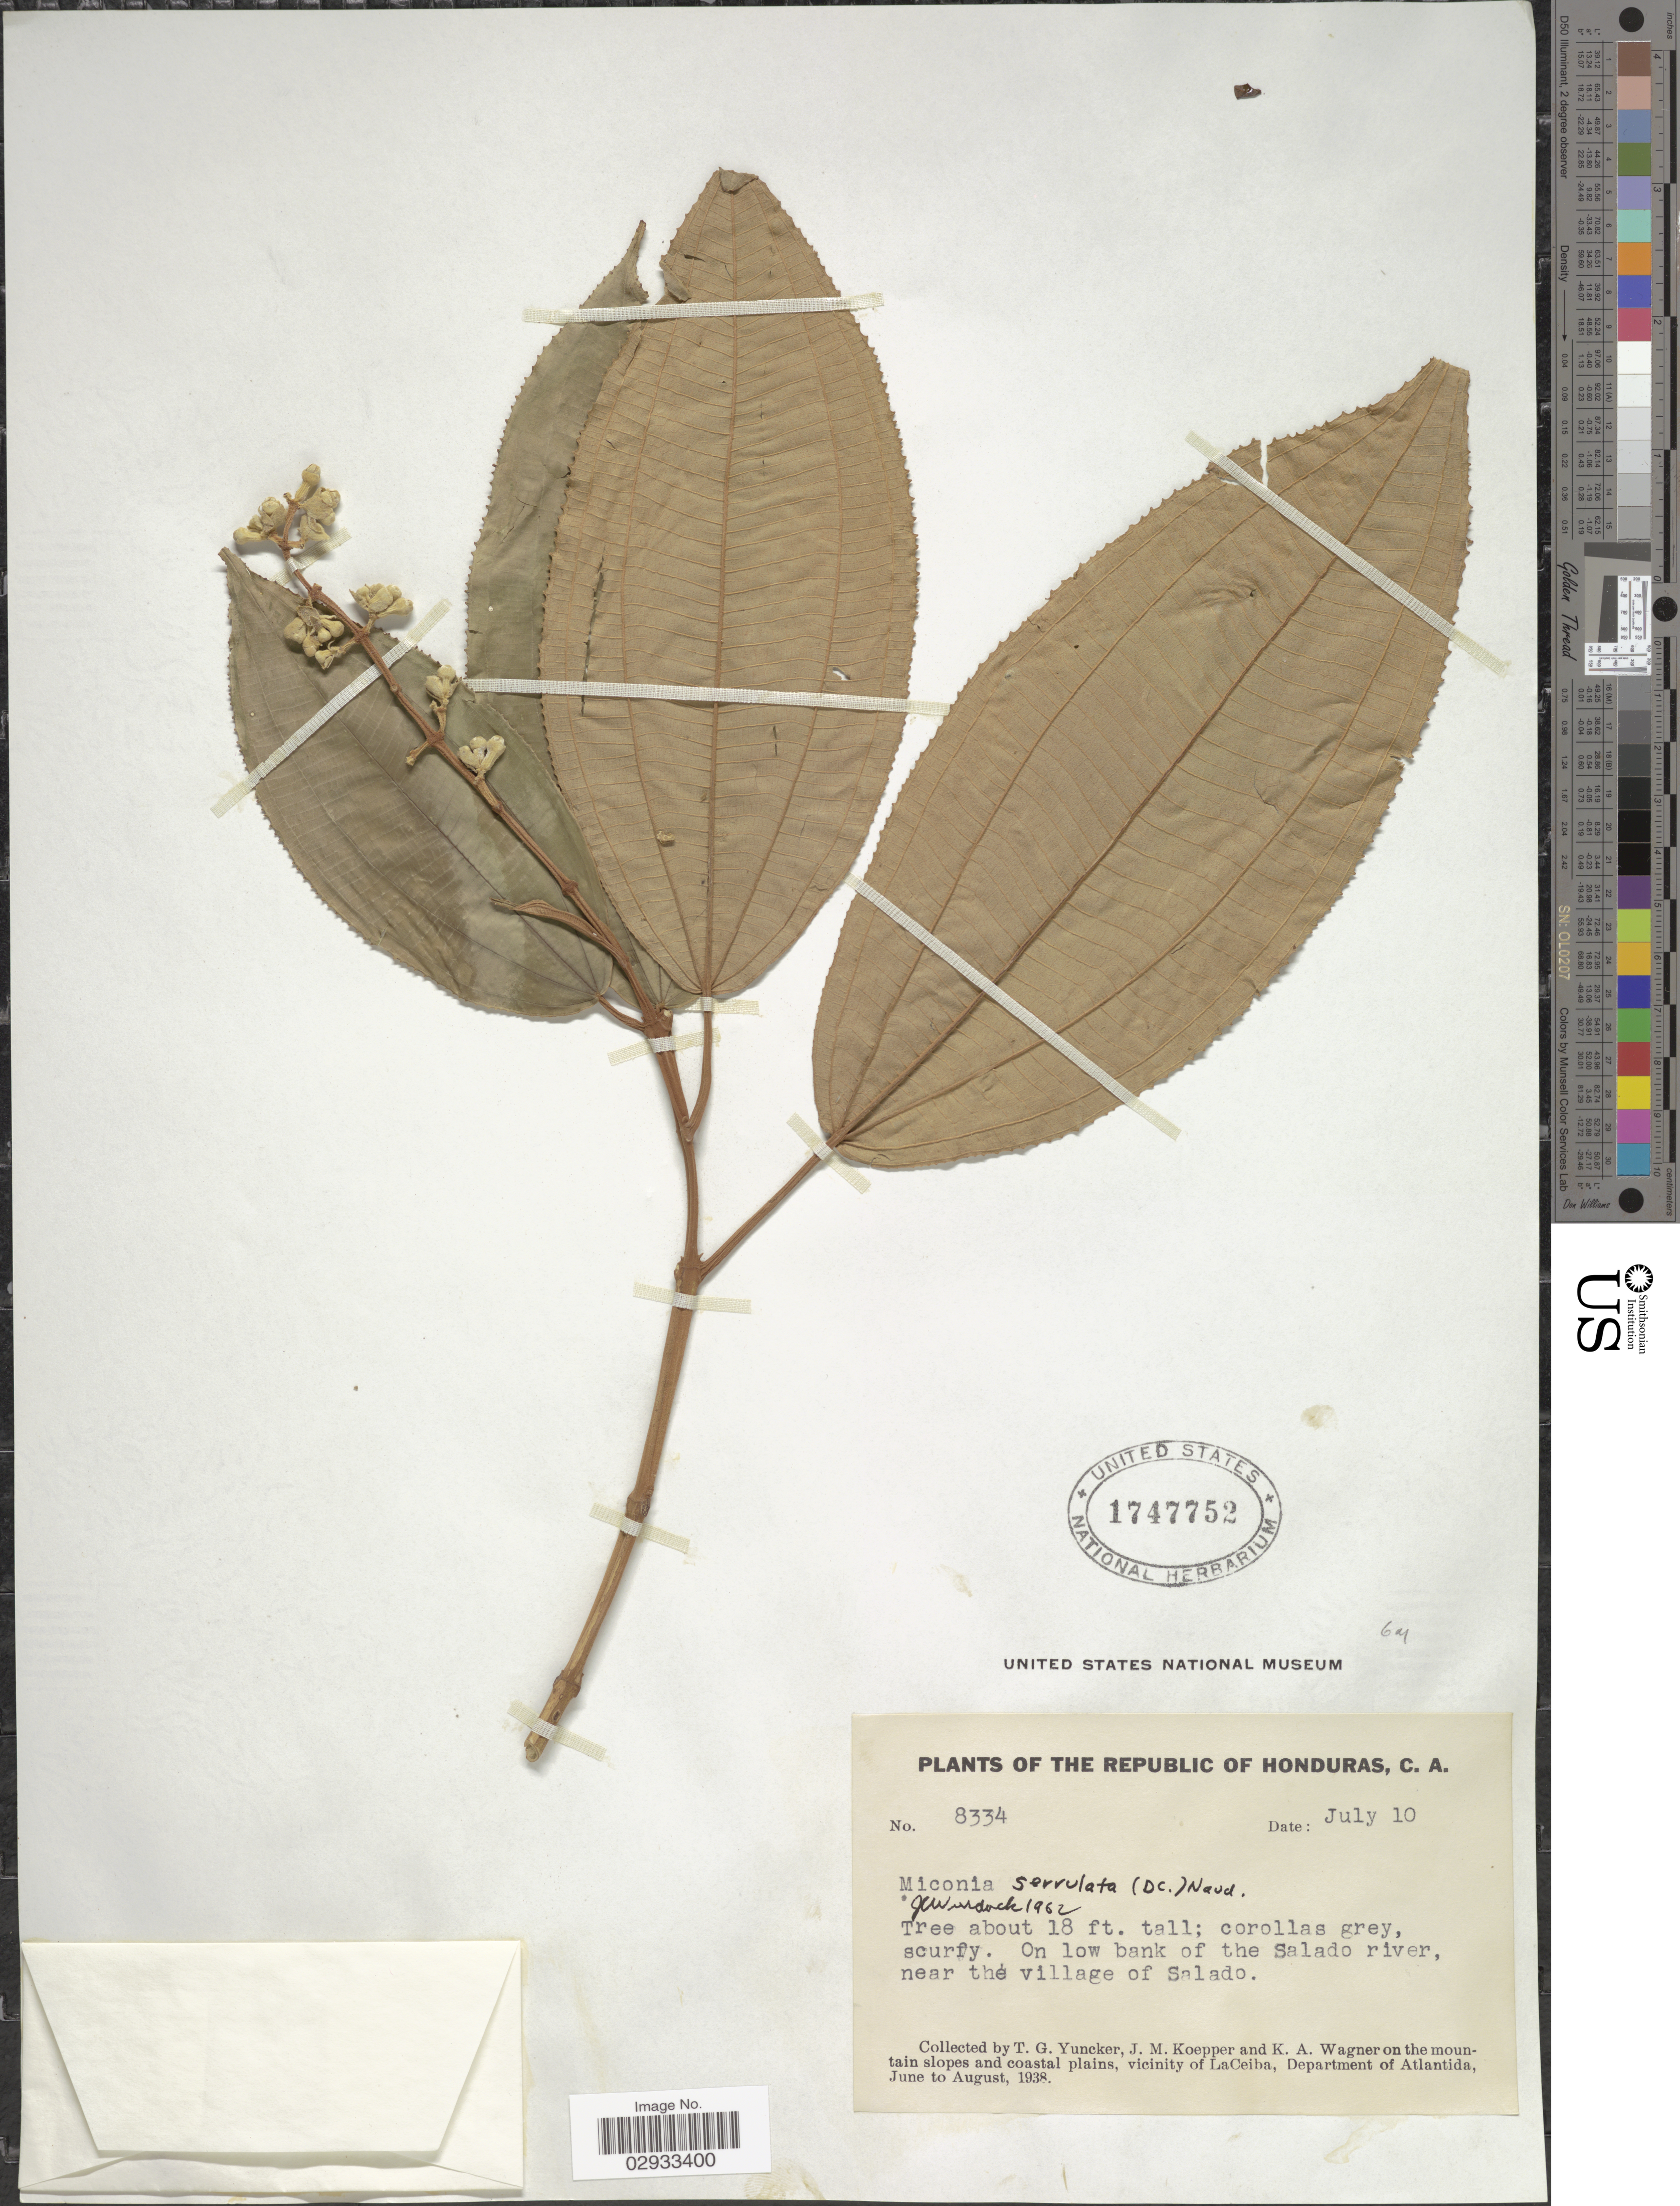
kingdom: Plantae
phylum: Tracheophyta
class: Magnoliopsida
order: Myrtales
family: Melastomataceae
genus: Miconia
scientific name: Miconia serrulata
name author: (DC.) Naudin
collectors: T. G. Yuncker, J. M. Koepper & K. A. Wagner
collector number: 8334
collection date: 1938-07-10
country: Honduras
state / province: Atlántida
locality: On low bank of the Salado river, near the village of Salado. Mountain slopes and coastal plains, vicinity of LaCeiba, Department of Atlantida.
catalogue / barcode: US 1747752